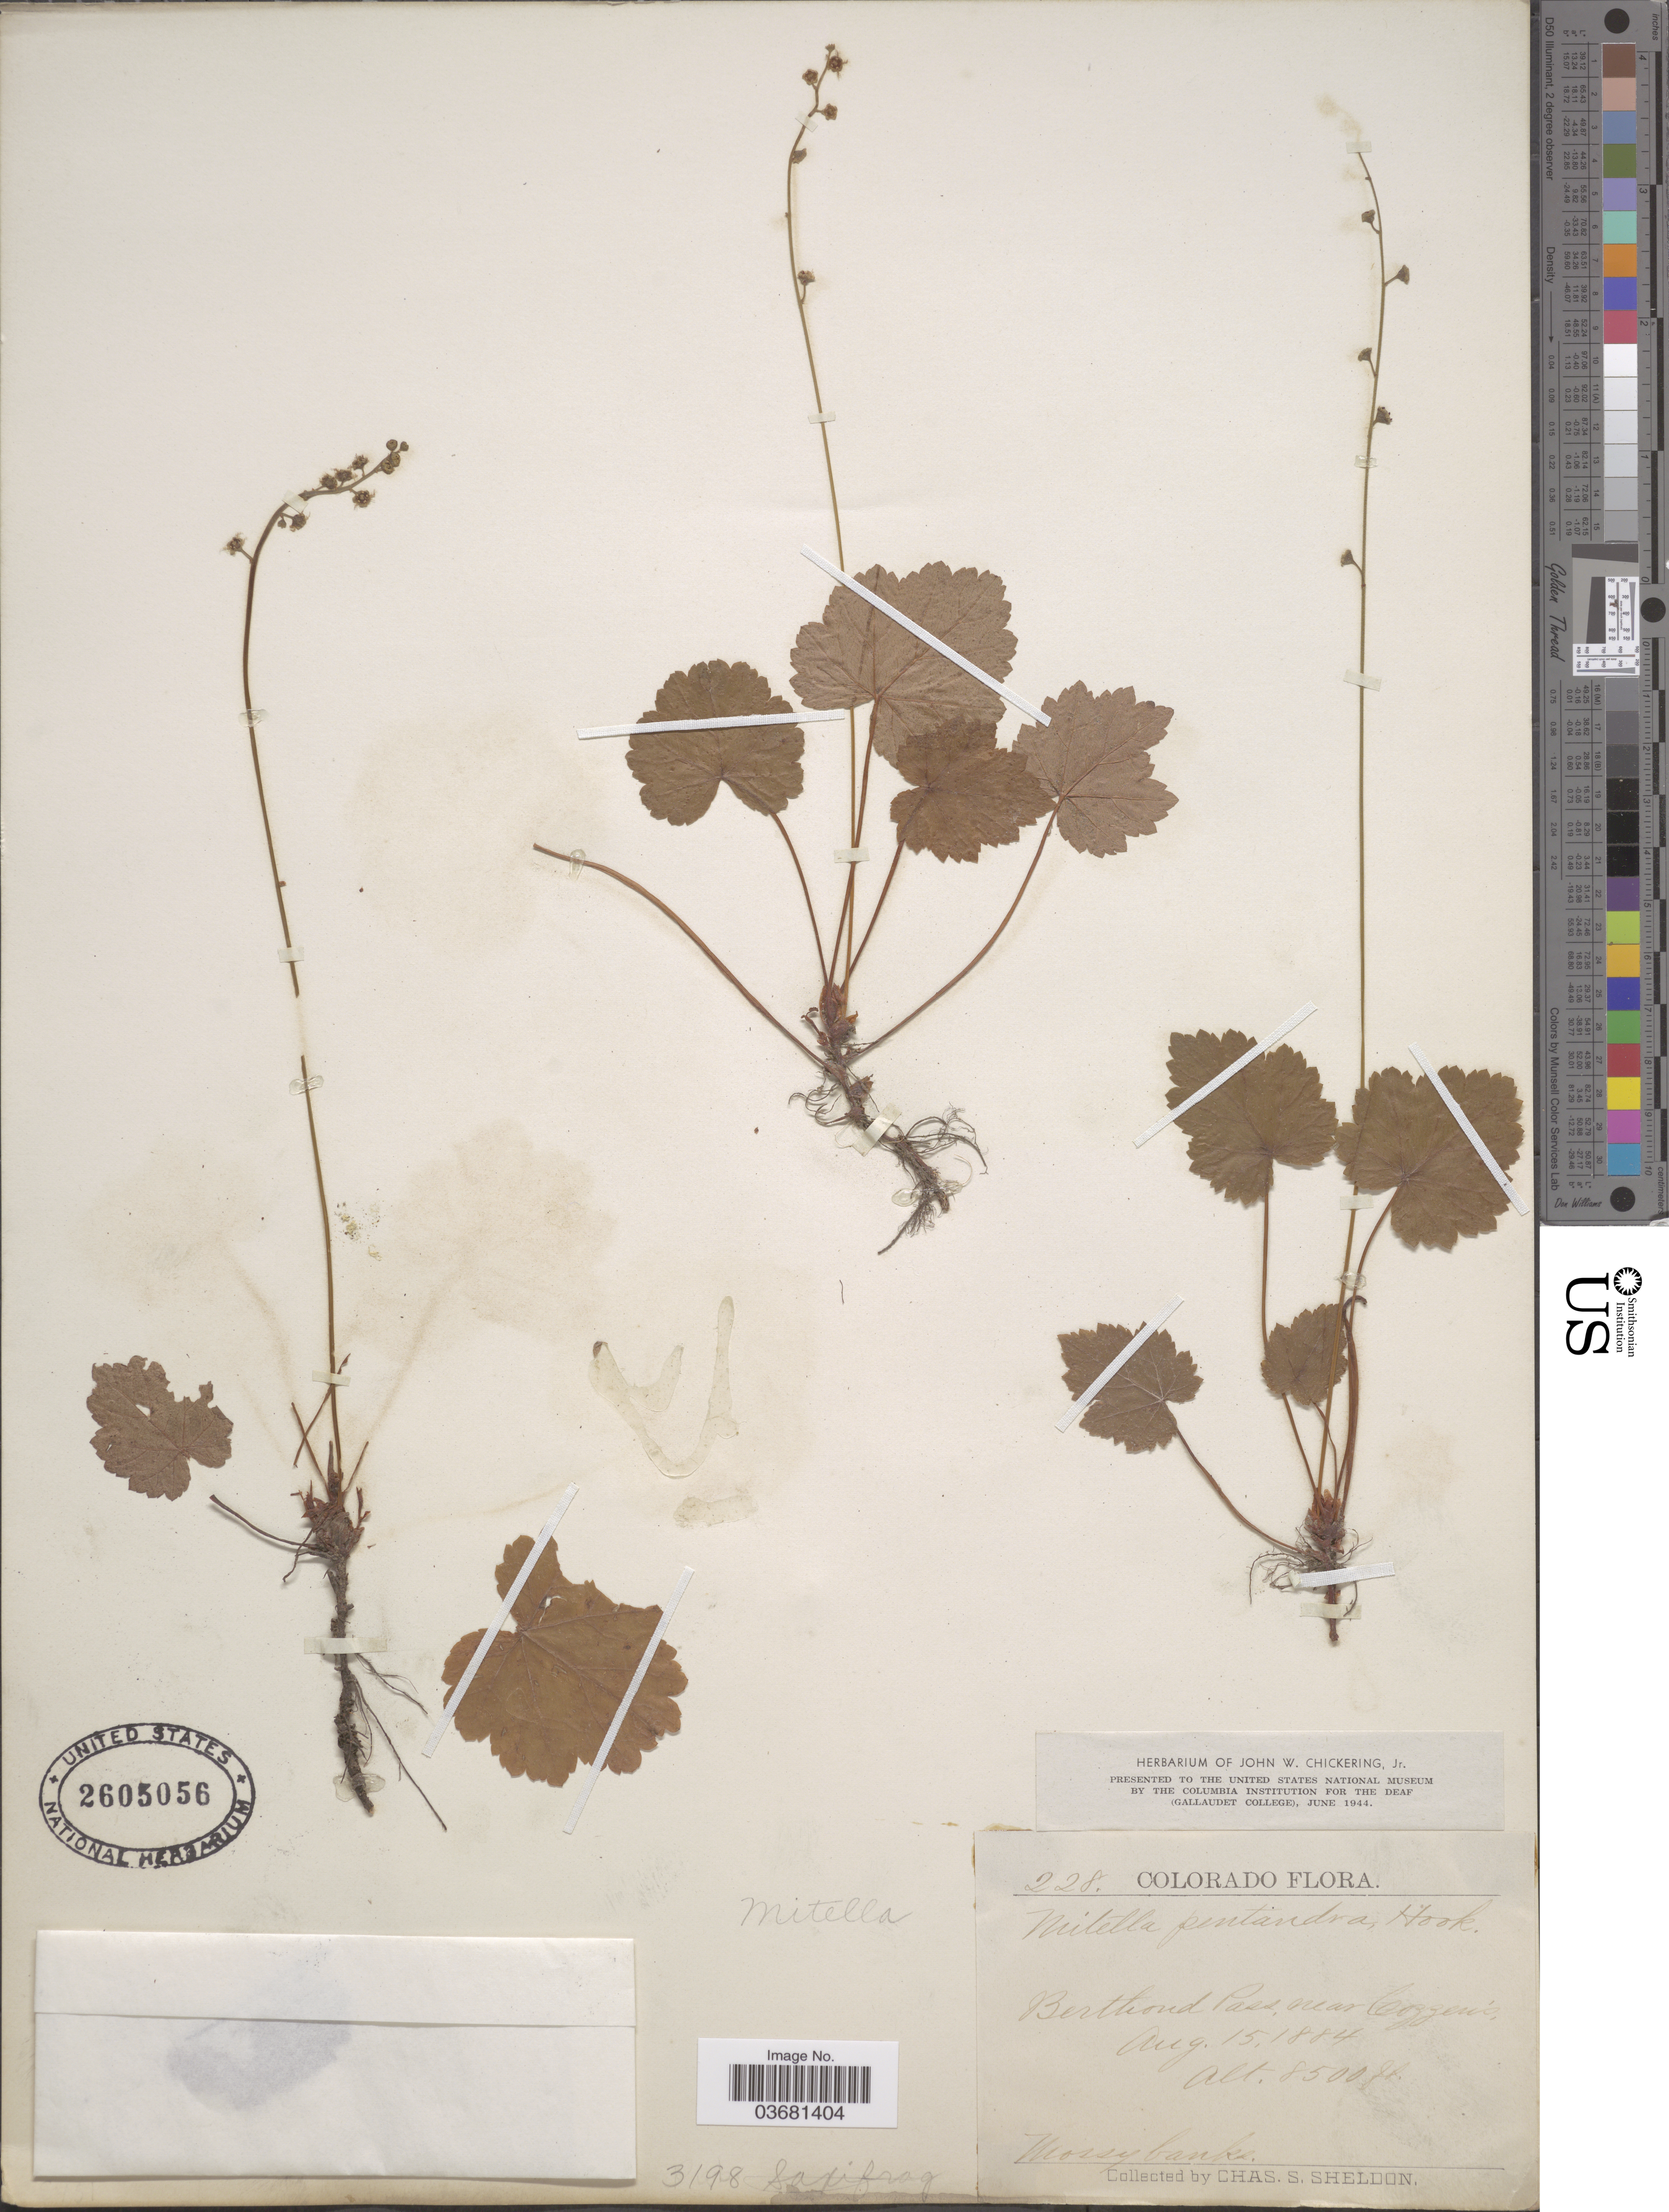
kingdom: Plantae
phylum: Tracheophyta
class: Magnoliopsida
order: Saxifragales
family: Saxifragaceae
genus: Mitella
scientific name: Mitella pentandra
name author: Hook.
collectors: C. S. Sheldon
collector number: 228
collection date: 1884-08-15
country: United States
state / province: Colorado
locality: Berthoud Pass, near Cozzen's.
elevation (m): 2591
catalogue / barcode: US 2605056